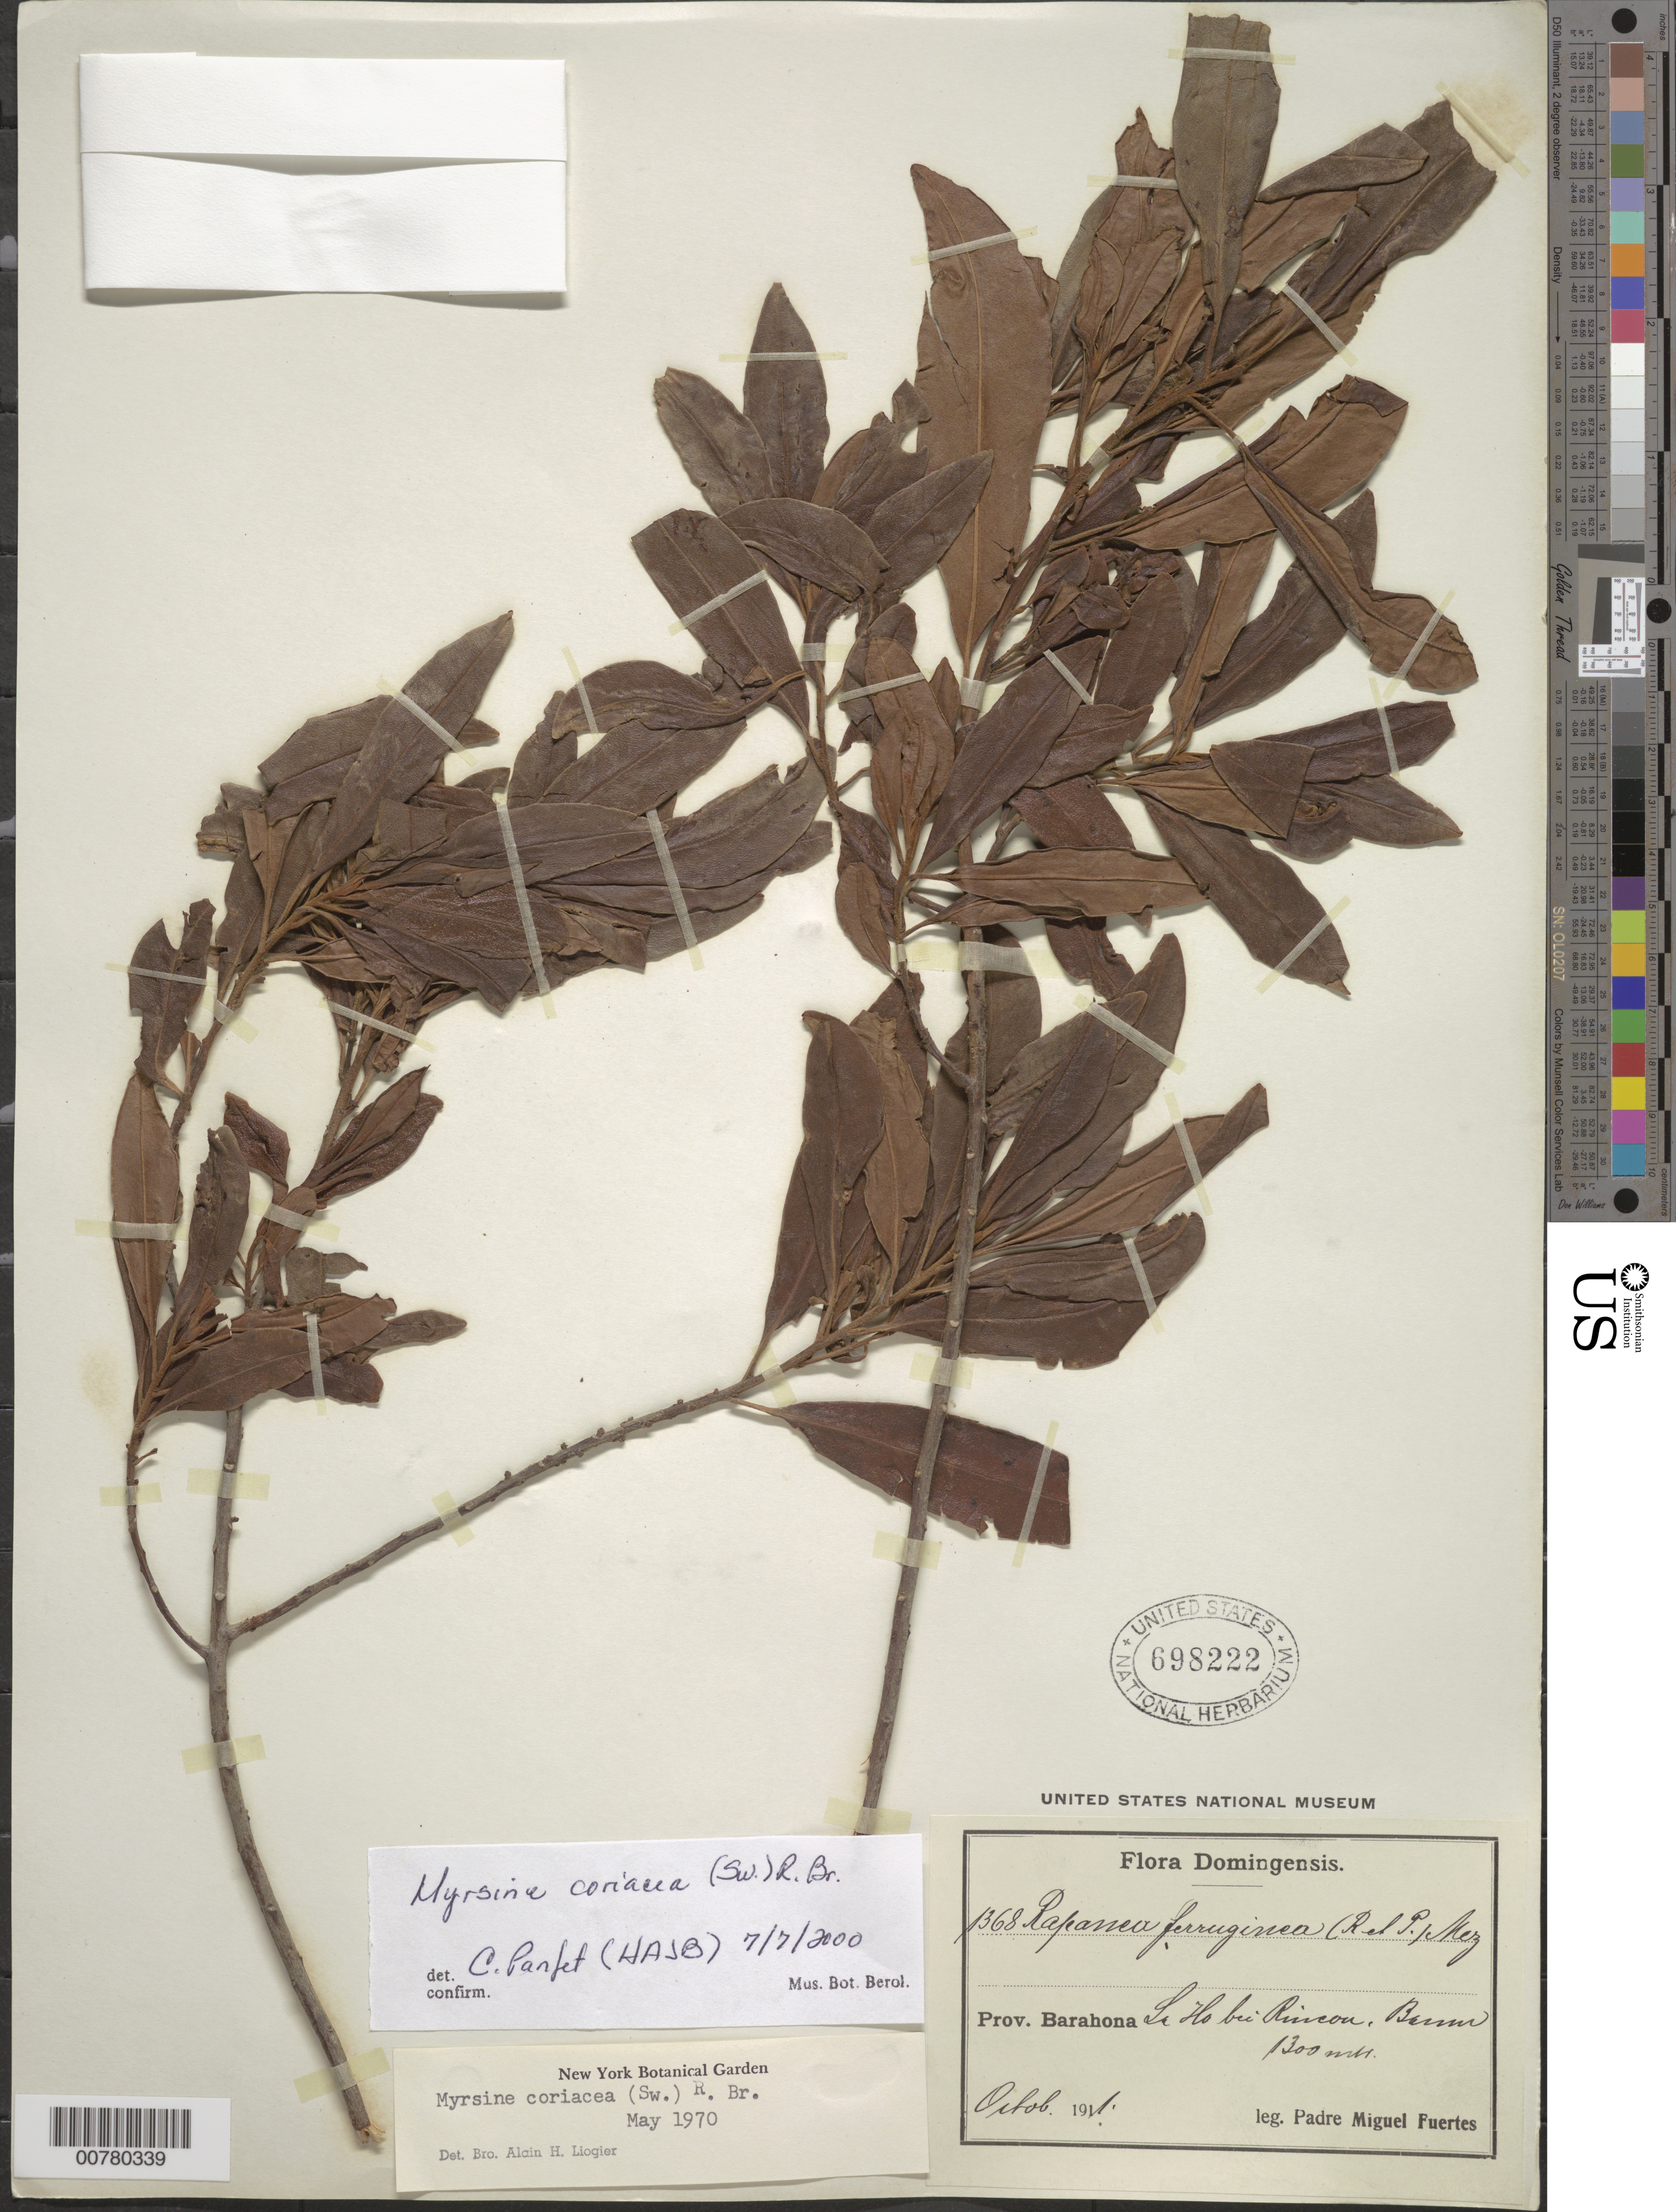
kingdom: Plantae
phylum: Tracheophyta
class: Magnoliopsida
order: Ericales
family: Primulaceae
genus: Myrsine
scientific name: Myrsine coriacea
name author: (Sw.) R. Br. ex Roem. & Schult.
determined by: Panfet, C.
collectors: M. D. Fuertes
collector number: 1368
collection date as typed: Oct 1910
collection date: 1910-10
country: Dominican Republic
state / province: Barahona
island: Hispaniola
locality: La Ho bei Rincon.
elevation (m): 1300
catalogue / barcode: US 698222